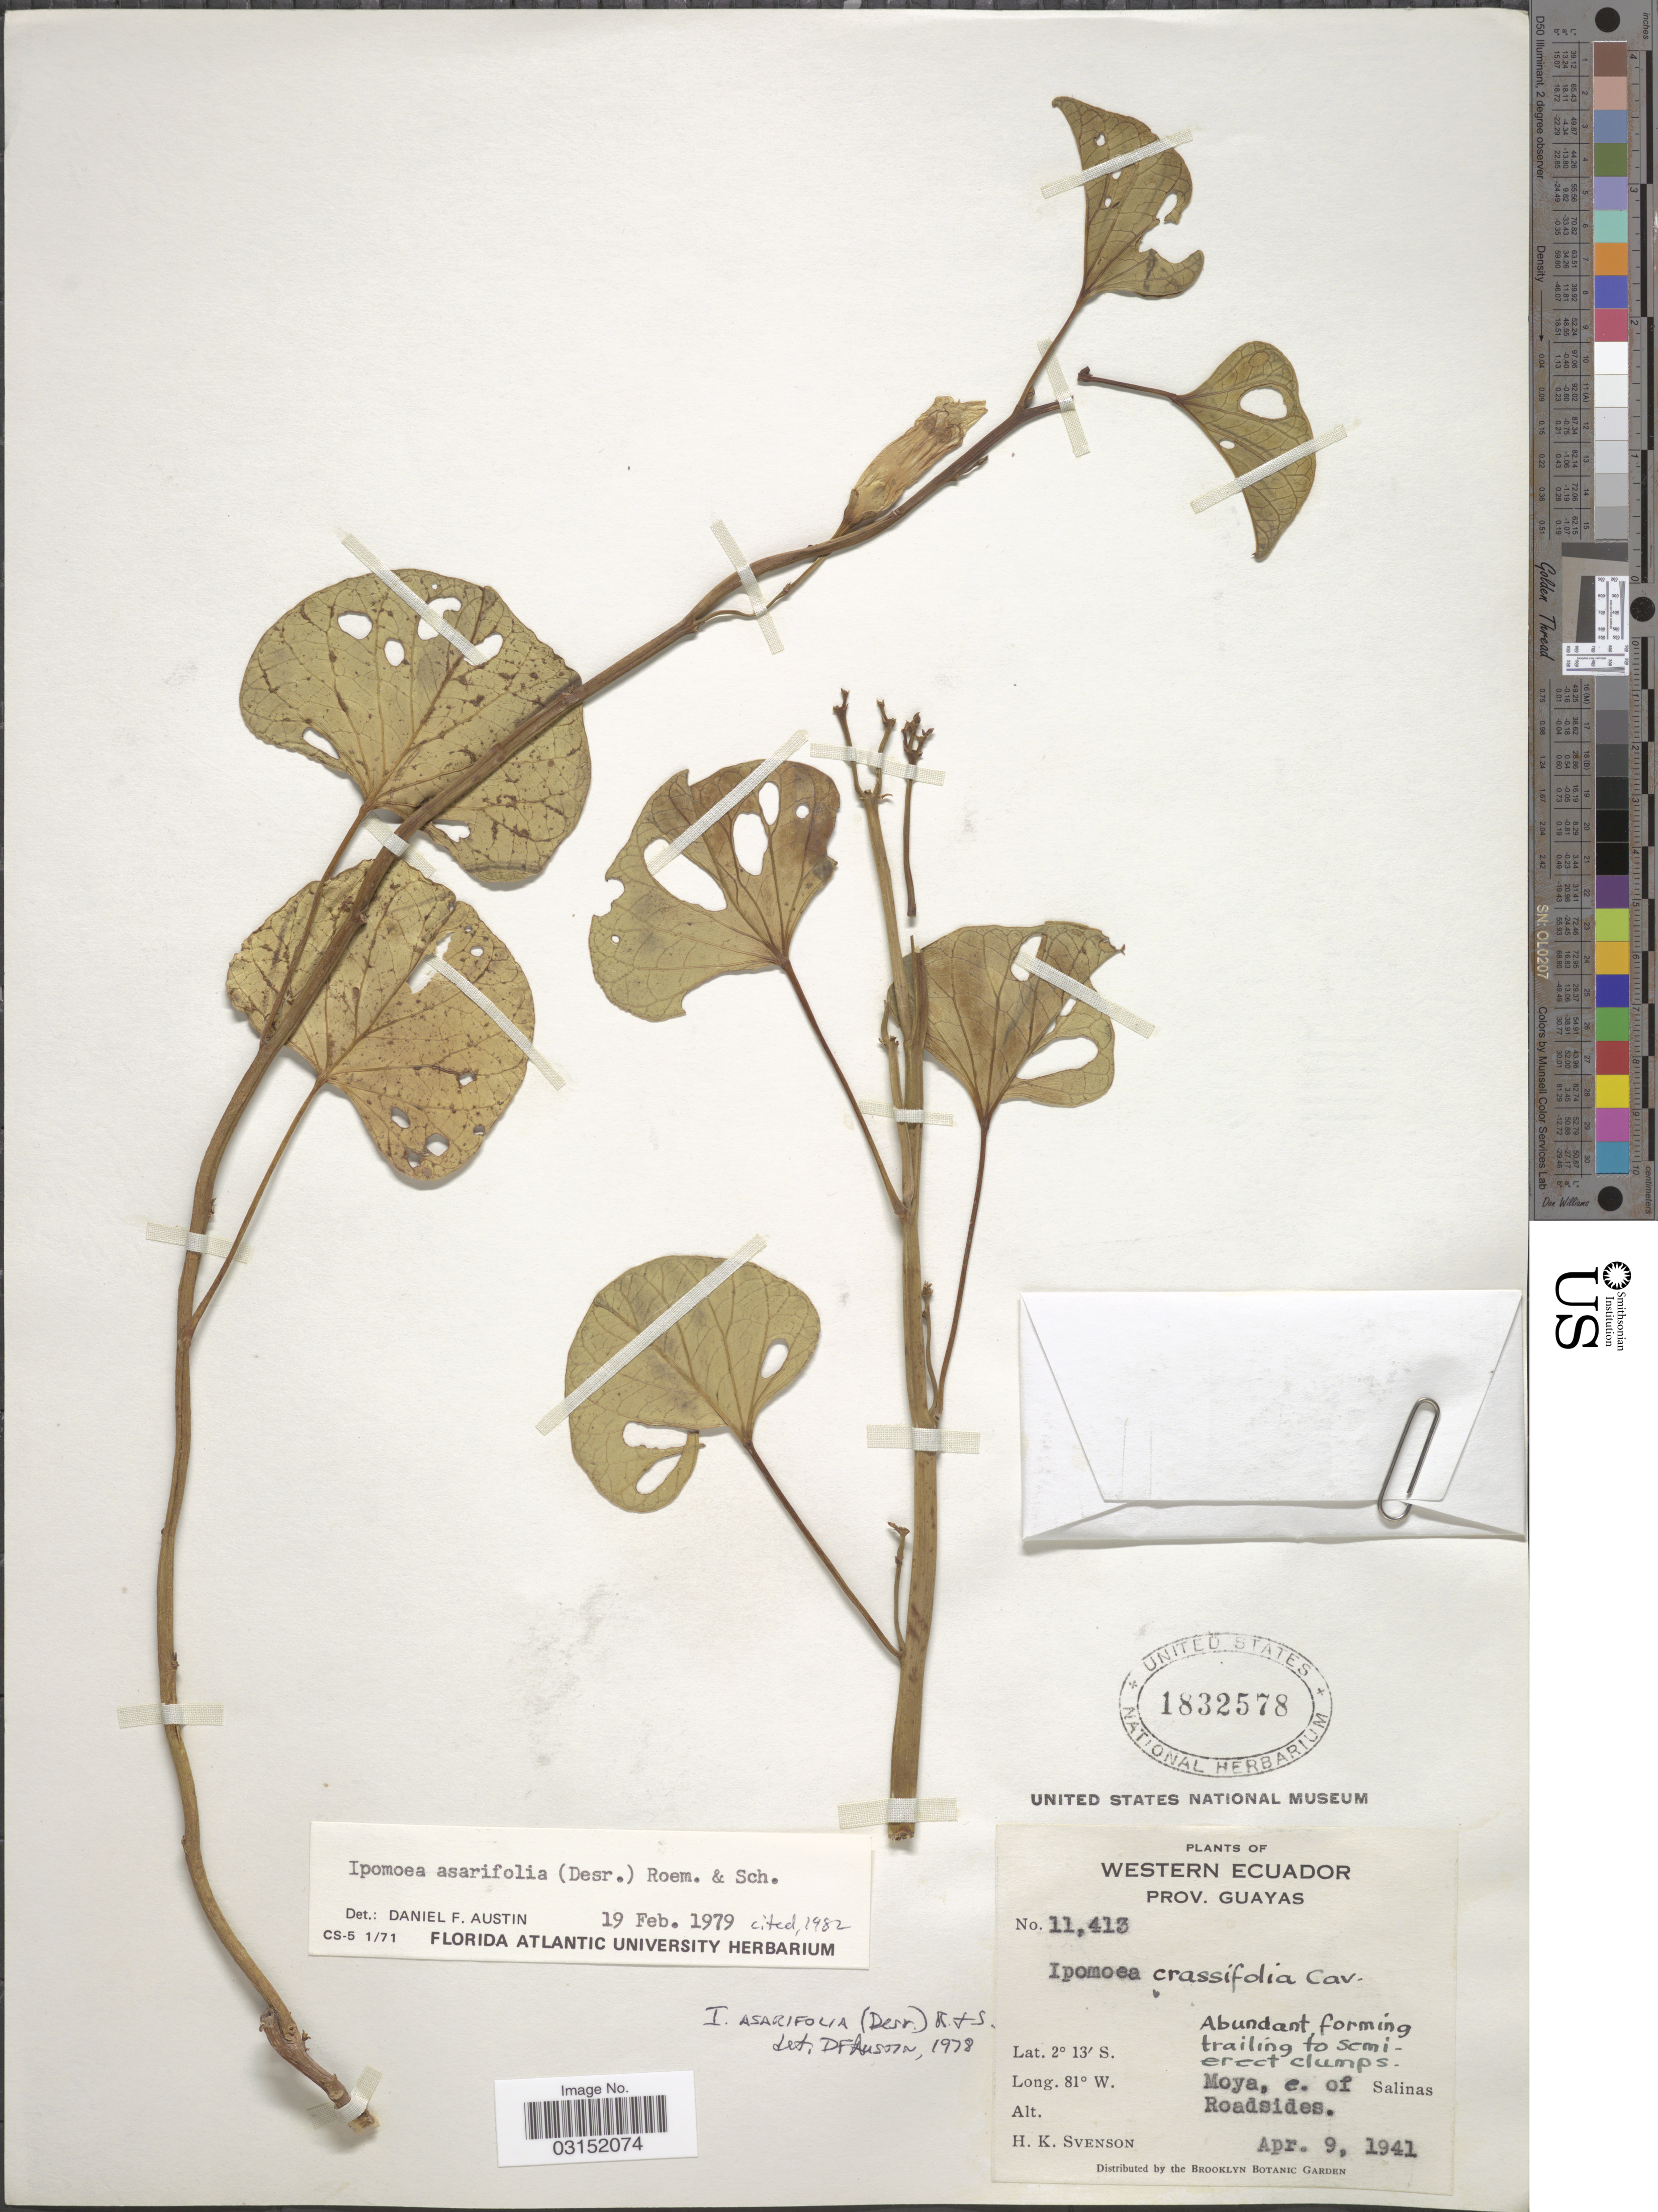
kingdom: Plantae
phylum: Tracheophyta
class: Magnoliopsida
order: Solanales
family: Convolvulaceae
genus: Ipomoea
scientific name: Ipomoea asarifolia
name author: (Desr.) Roem. & Schult.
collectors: H. K. Svenson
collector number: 11413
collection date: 1941-04-09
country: Ecuador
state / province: Guayas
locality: Moya, e. of Salinas.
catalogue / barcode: US 1832578